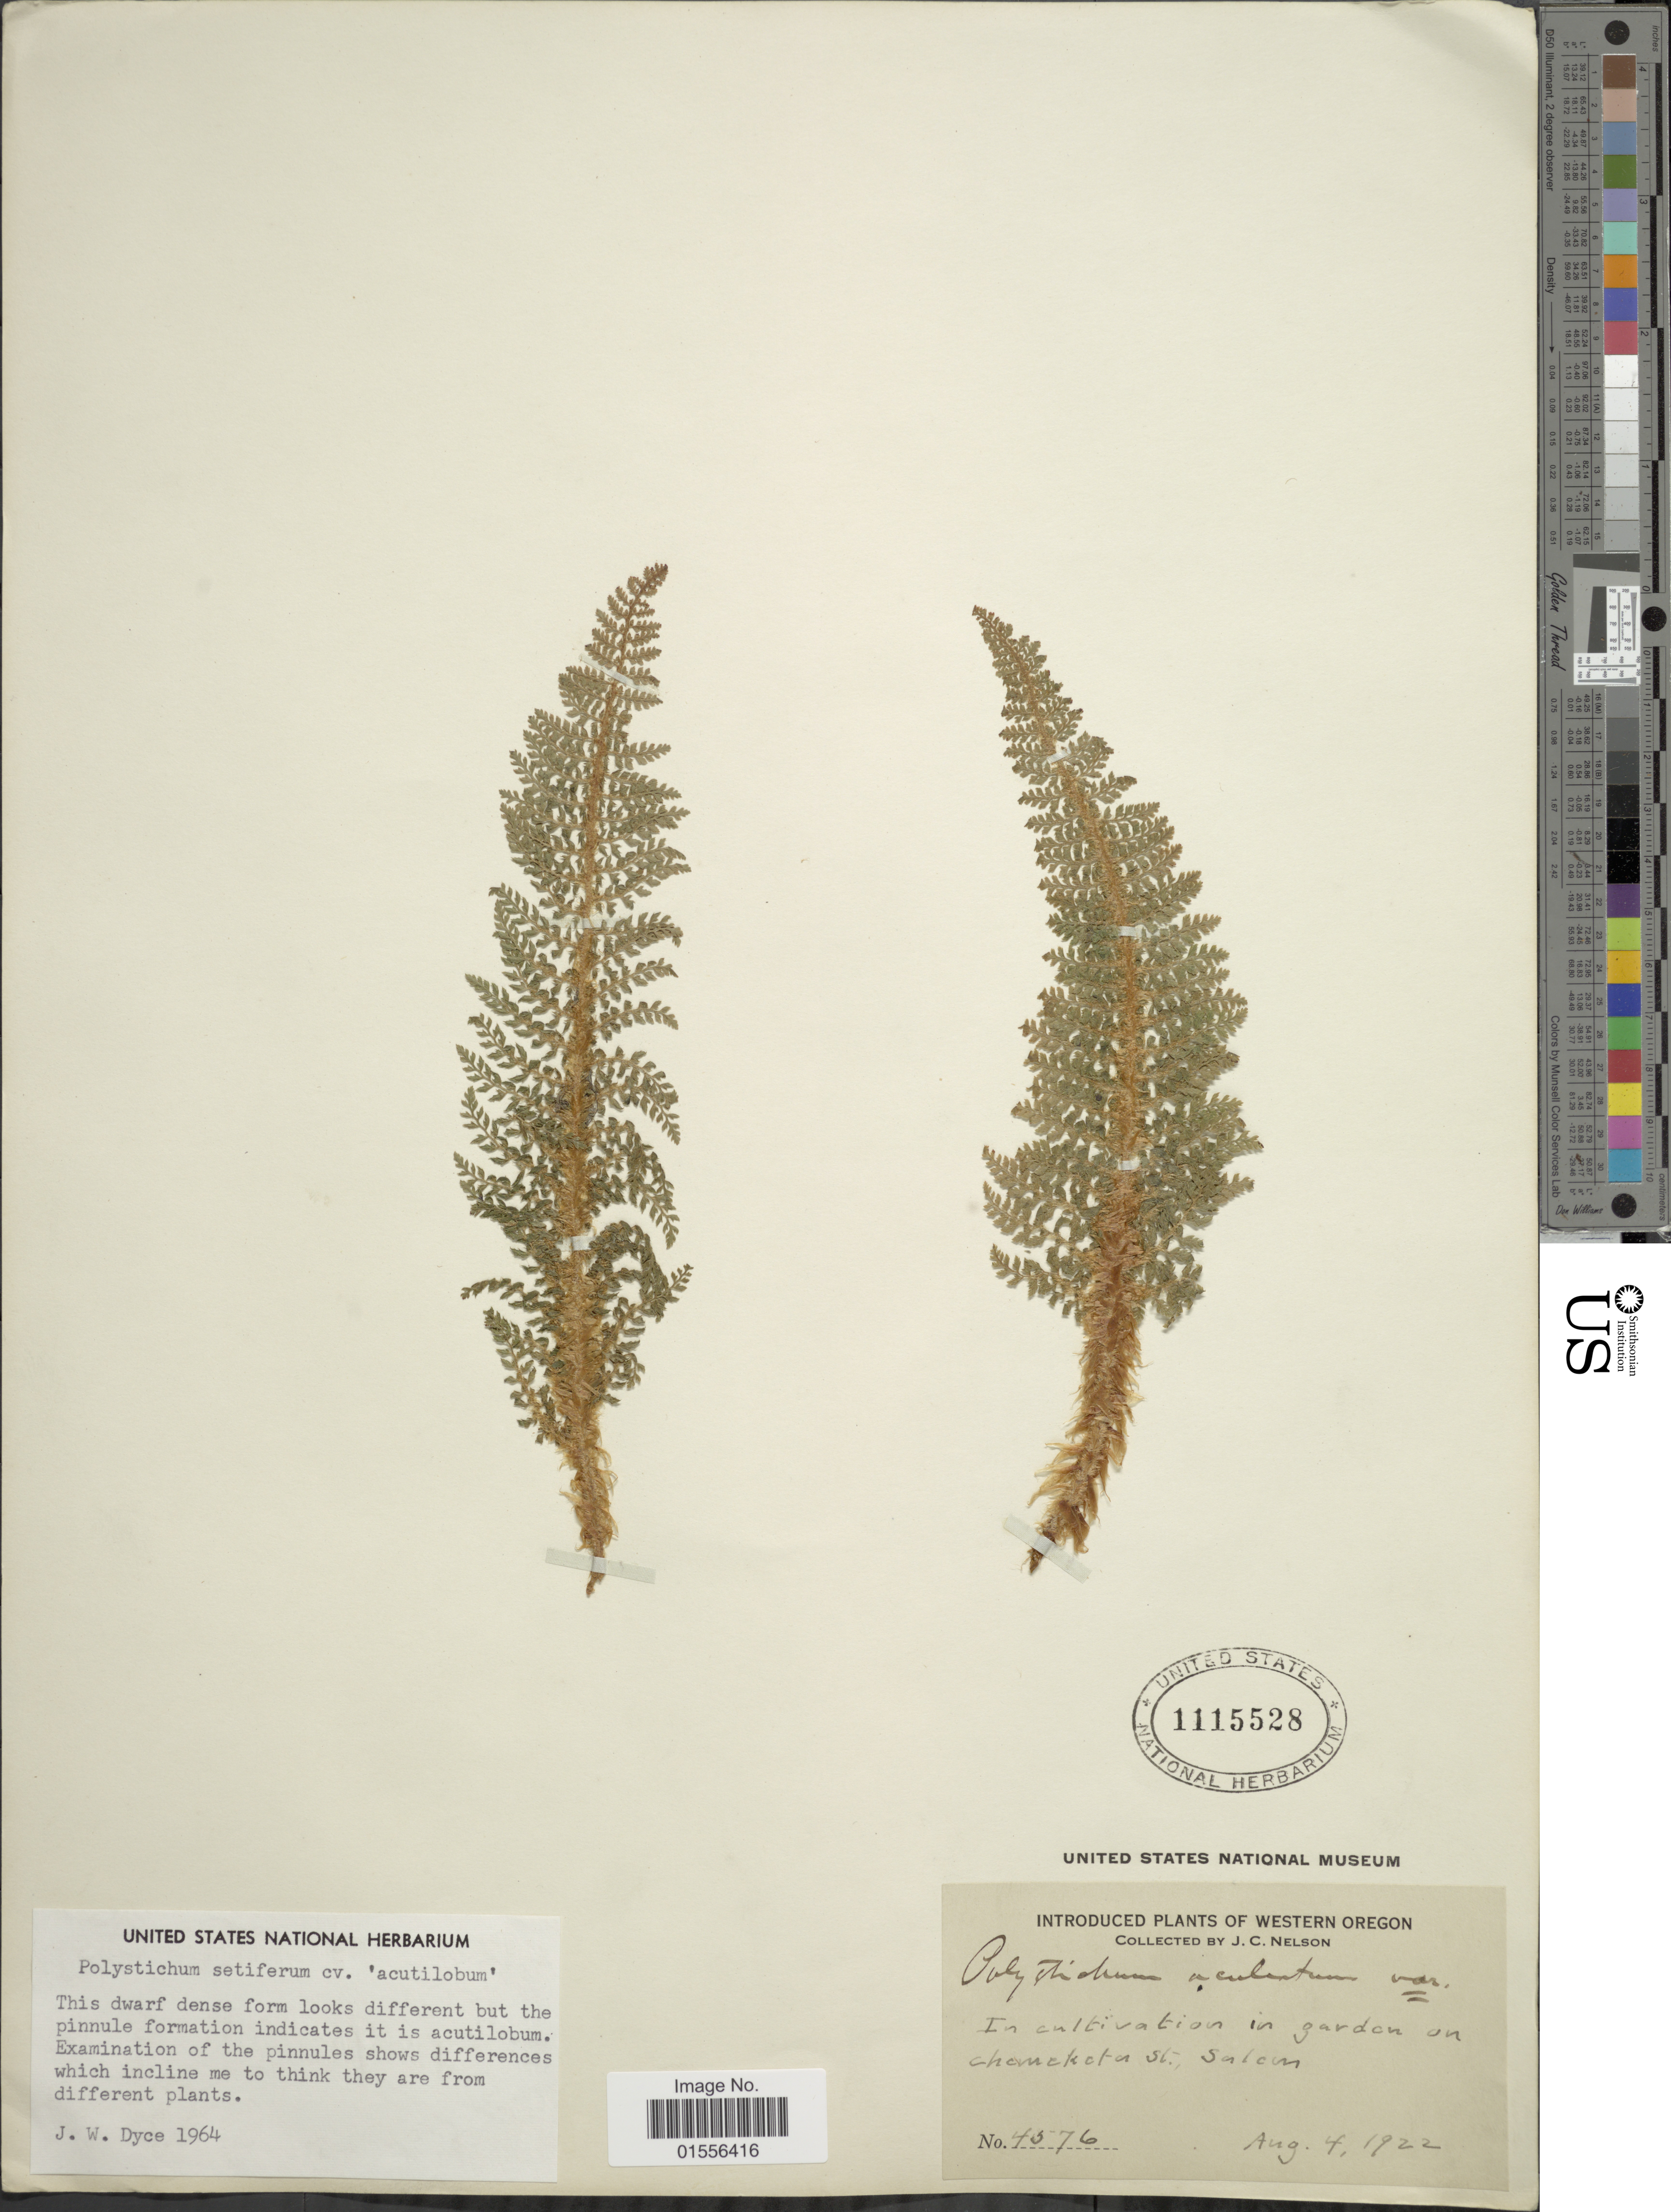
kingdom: Plantae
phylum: Tracheophyta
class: Polypodiopsida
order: Polypodiales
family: Dryopteridaceae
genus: Polystichum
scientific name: Polystichum setiferum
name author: (Forssk.) Moore ex Woynar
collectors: J. C. Nelson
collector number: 4576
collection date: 1922-08-04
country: United States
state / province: Oregon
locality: Western Oregon, In cultivation in garden on Chemeketa St. Salem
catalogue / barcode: US 1115528